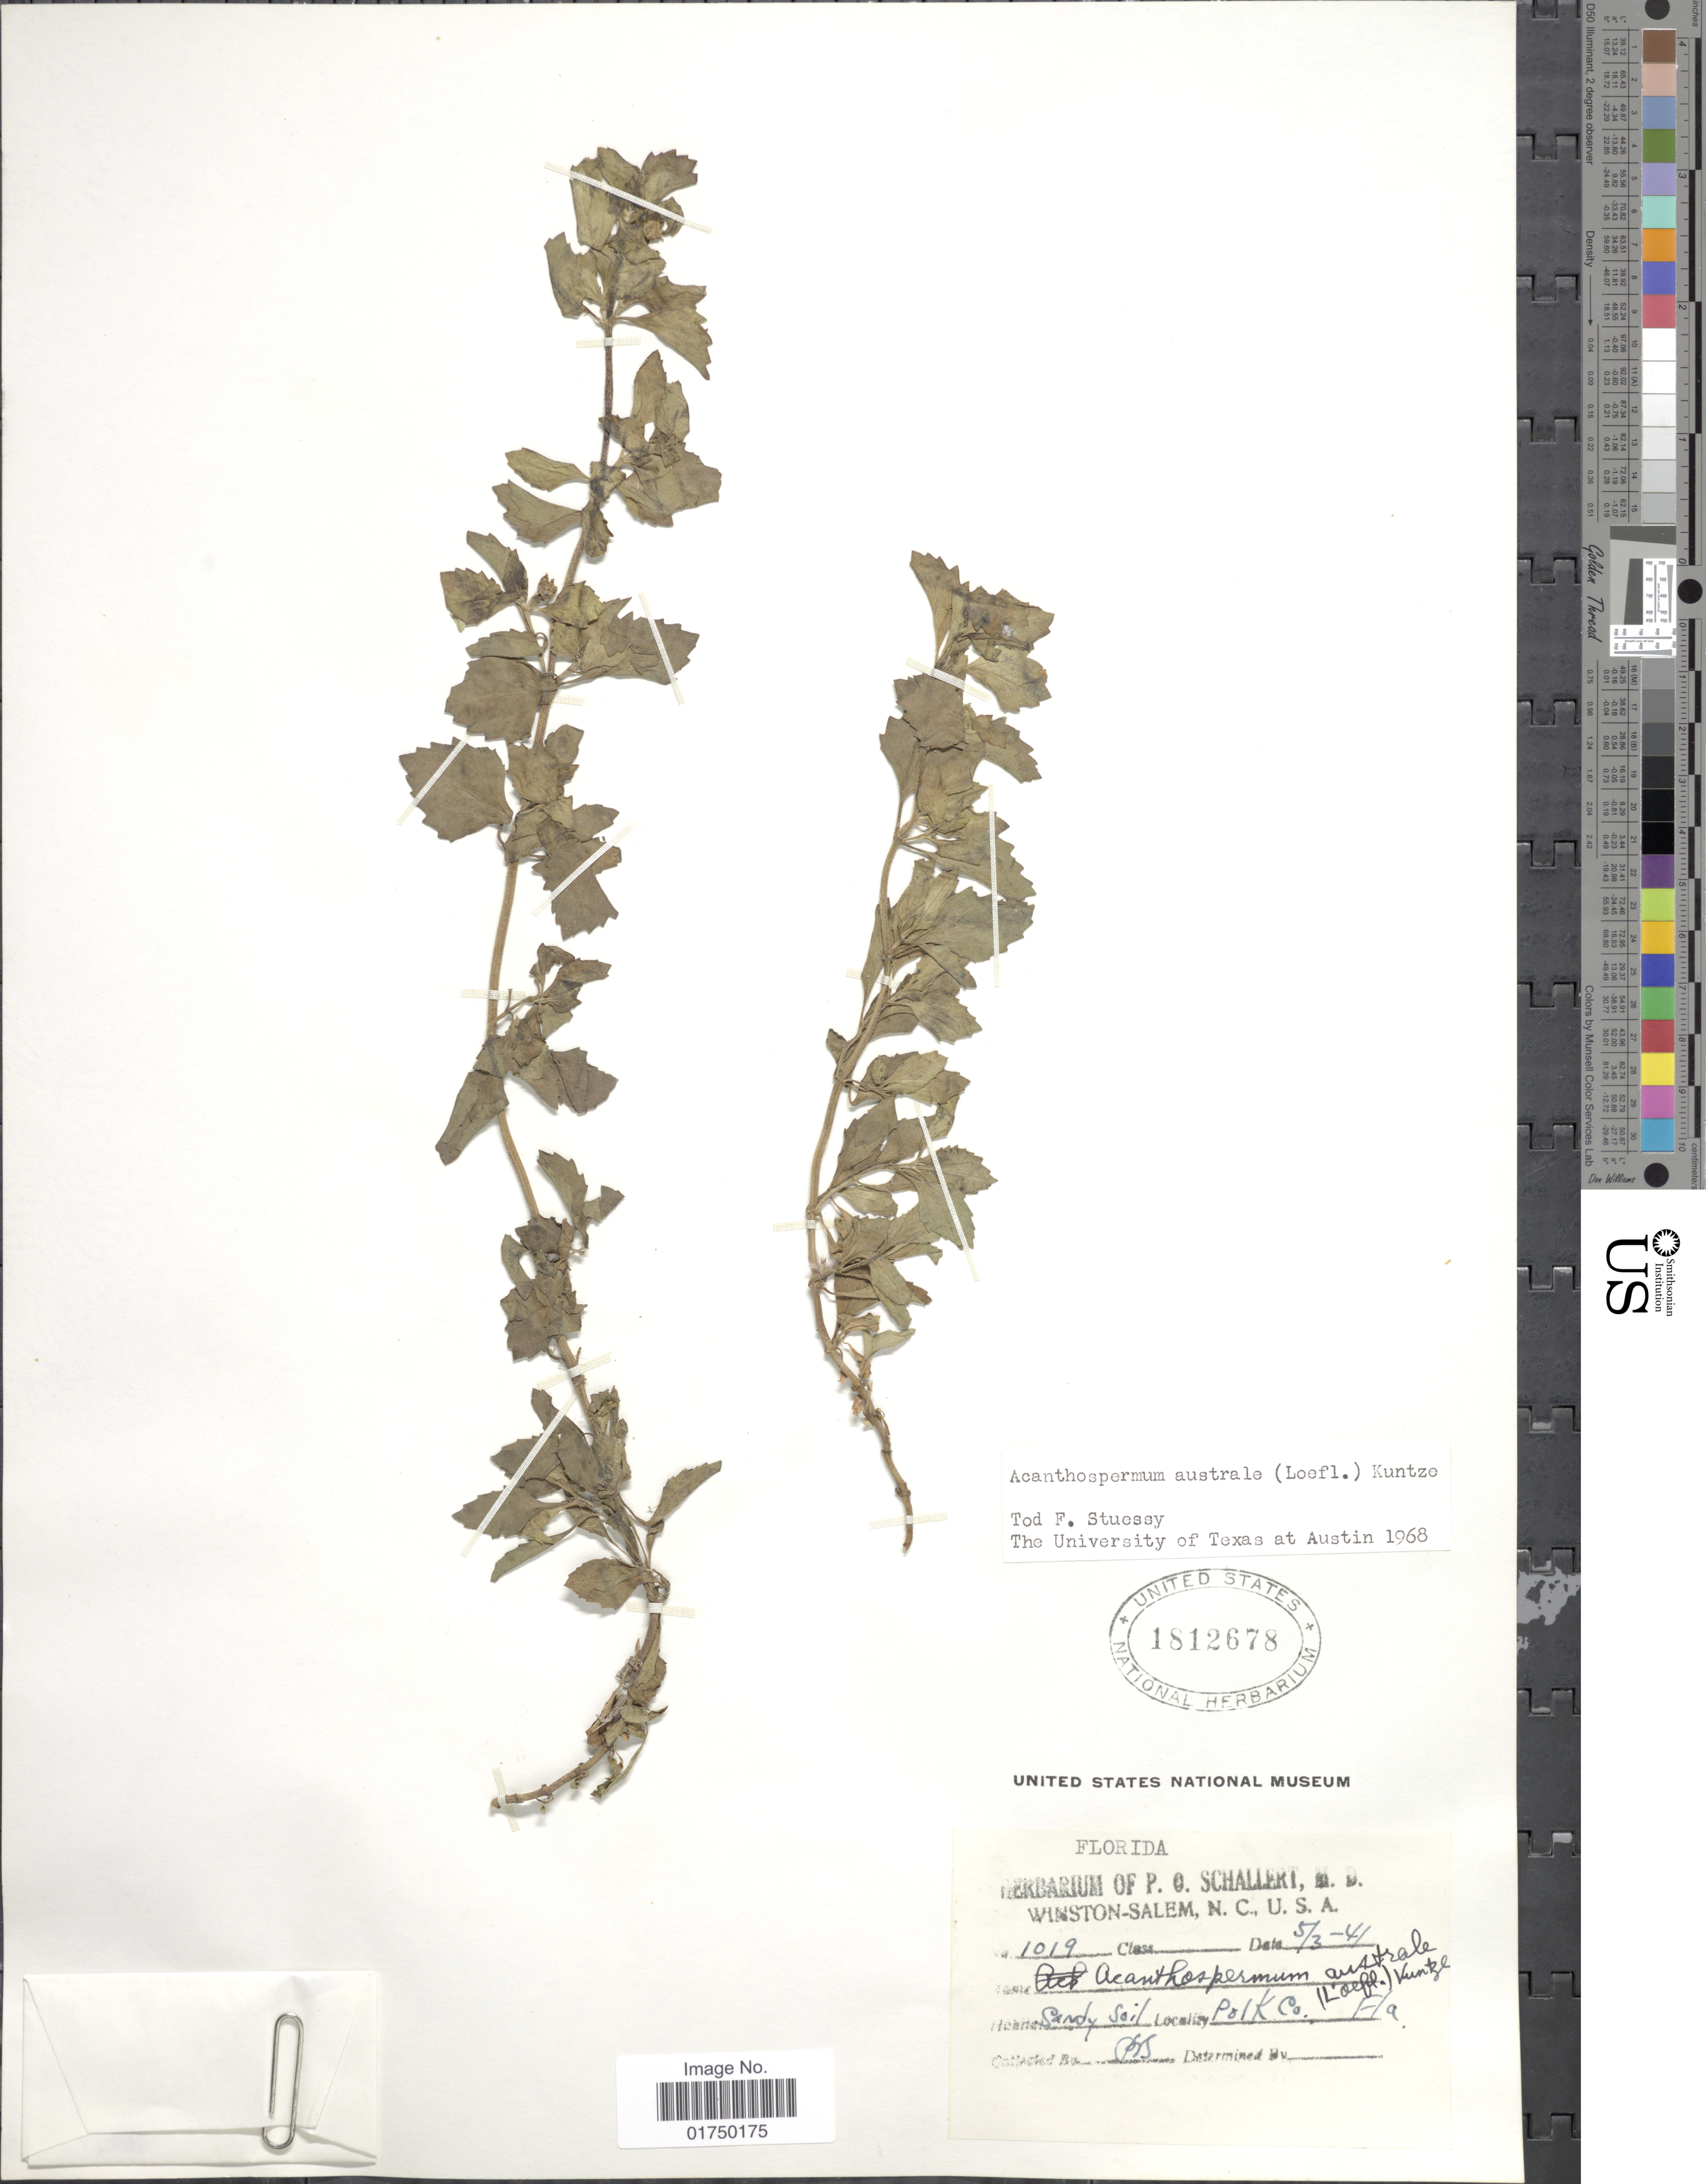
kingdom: Plantae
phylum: Tracheophyta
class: Magnoliopsida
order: Asterales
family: Asteraceae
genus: Acanthospermum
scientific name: Acanthospermum australe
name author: (Loefl.) Kuntze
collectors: P. Schallert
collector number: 1019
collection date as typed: Transcribed d/m/y: 3/5/41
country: United States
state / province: Florida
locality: Polk Co., Fla.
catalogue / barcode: US 1812678